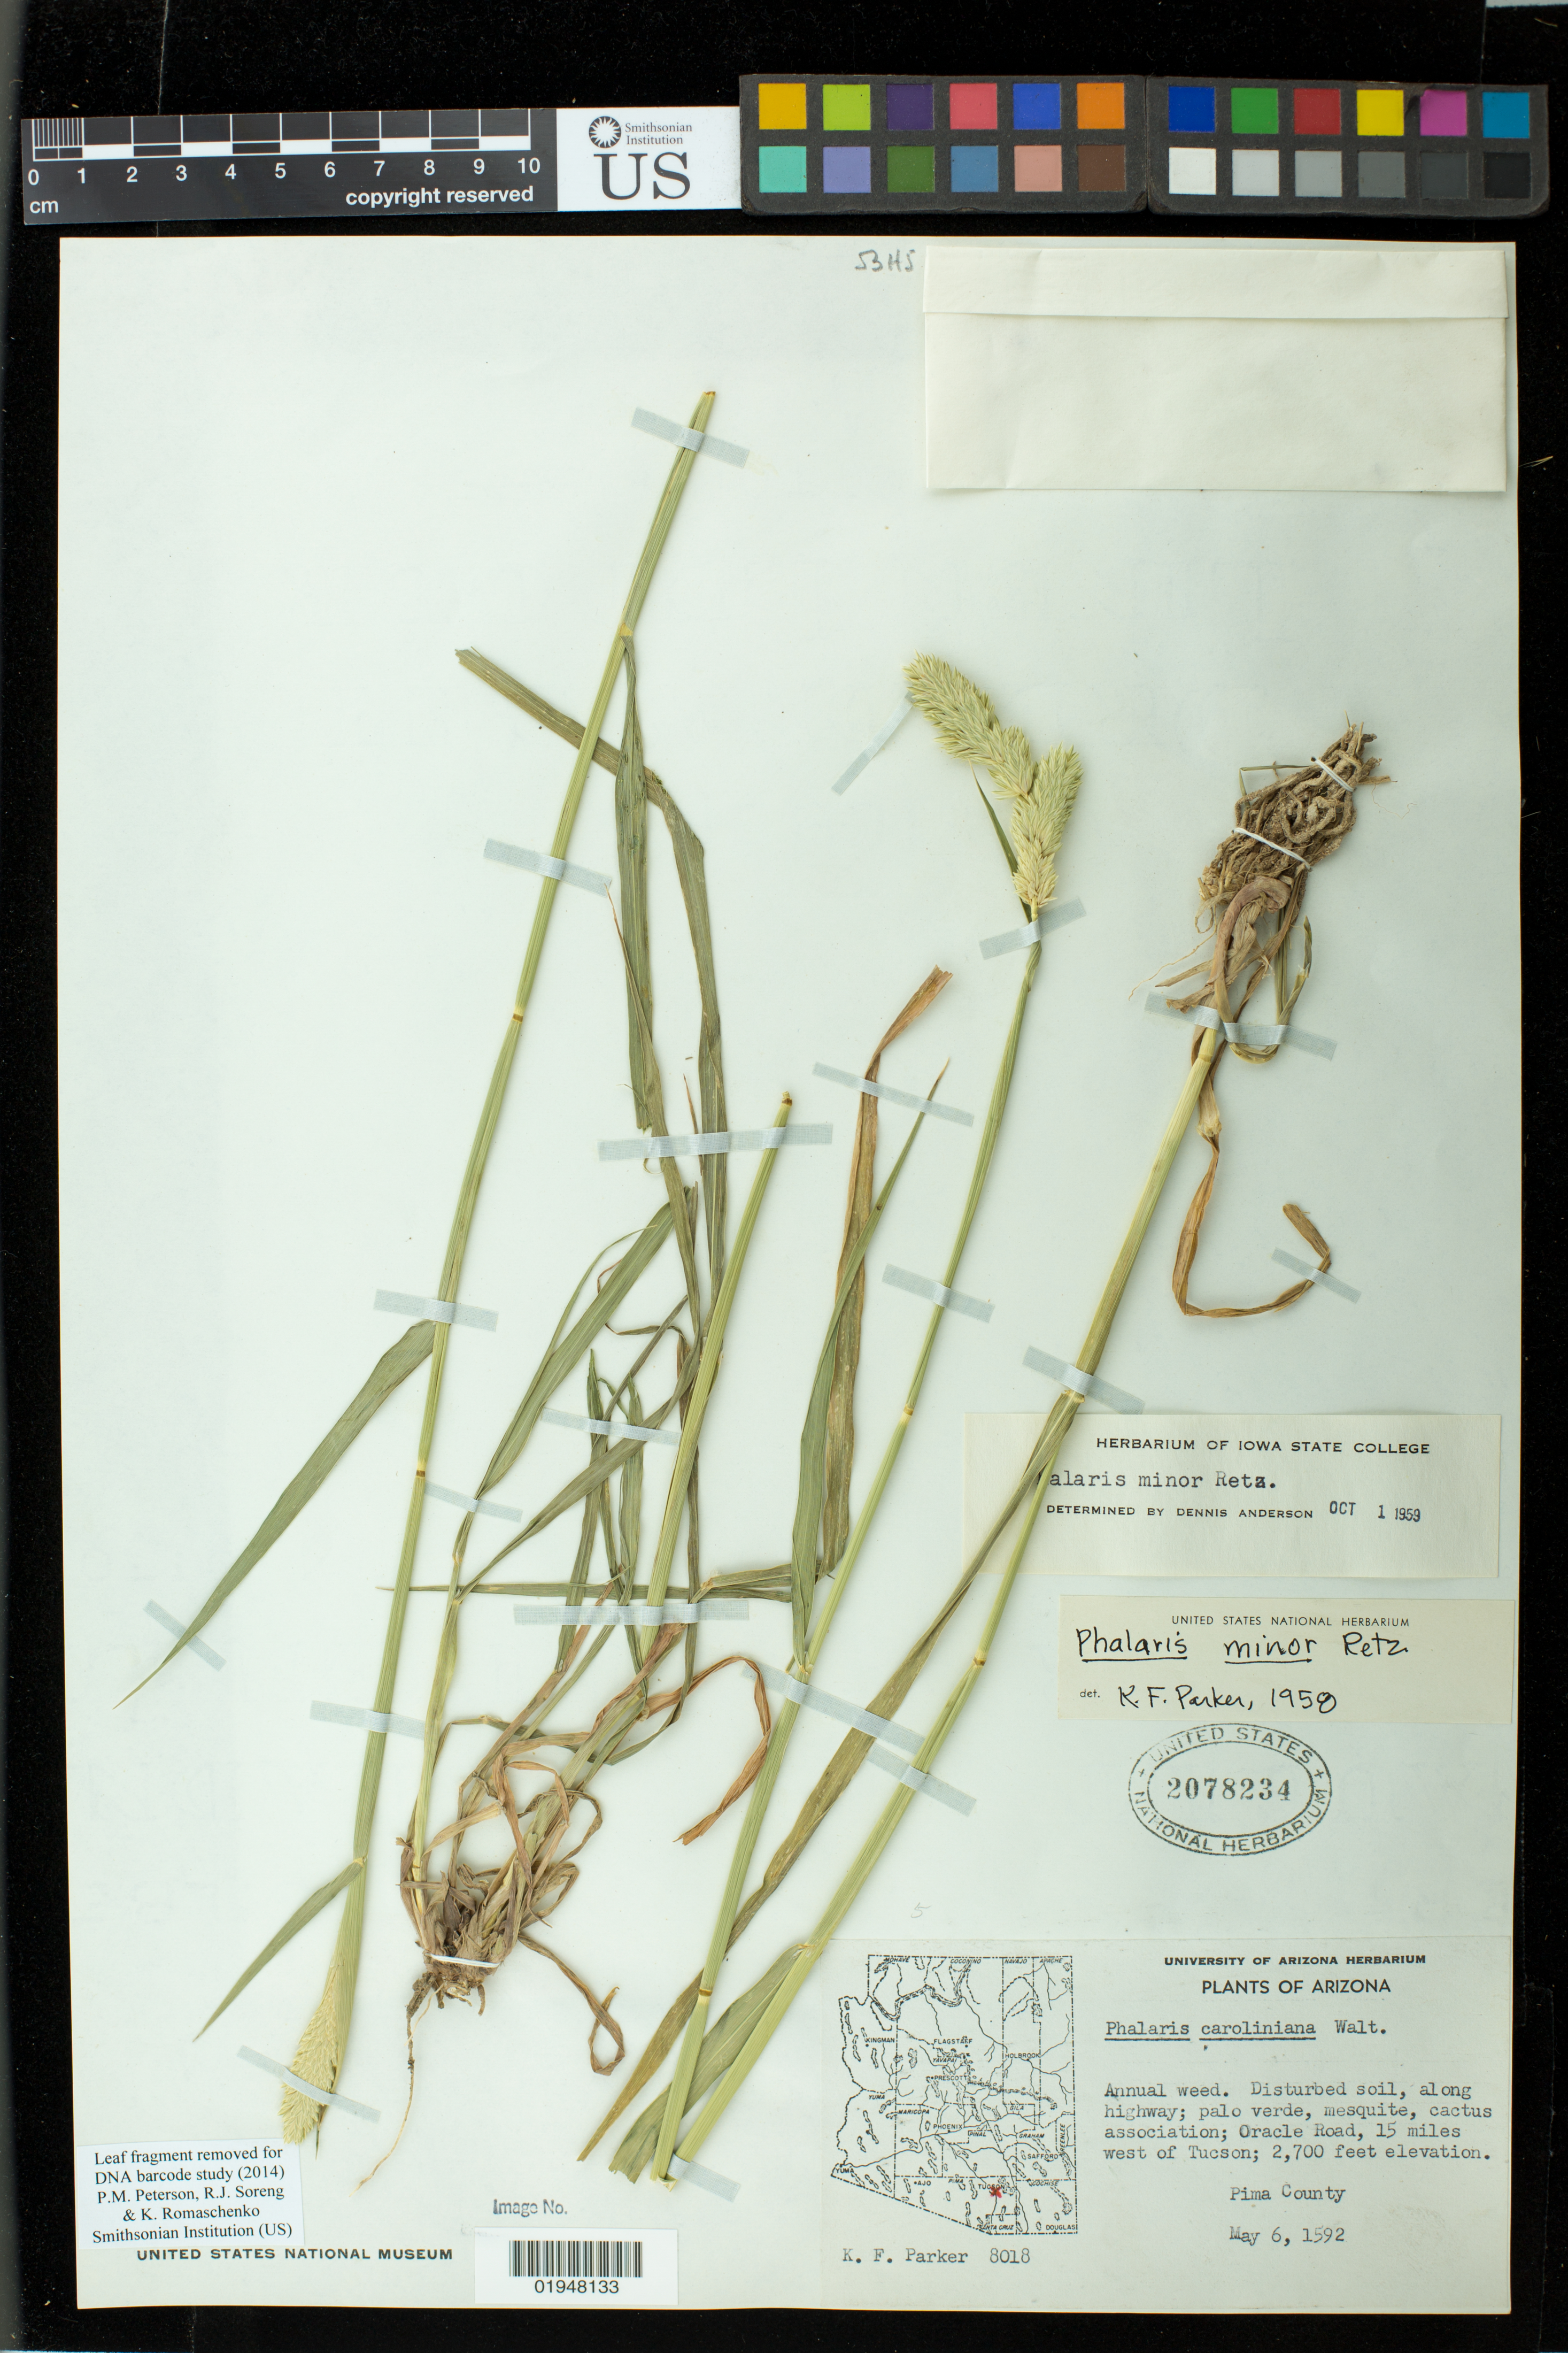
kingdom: Plantae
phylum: Tracheophyta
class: Liliopsida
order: Poales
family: Poaceae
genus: Phalaris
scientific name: Phalaris minor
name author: Retz.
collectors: K. F. Parker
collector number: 8018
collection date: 1952-05-06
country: United States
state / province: Arizona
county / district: Pima County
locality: Oracle Road, 15 miles west of Tucson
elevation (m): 823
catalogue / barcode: US 2078234